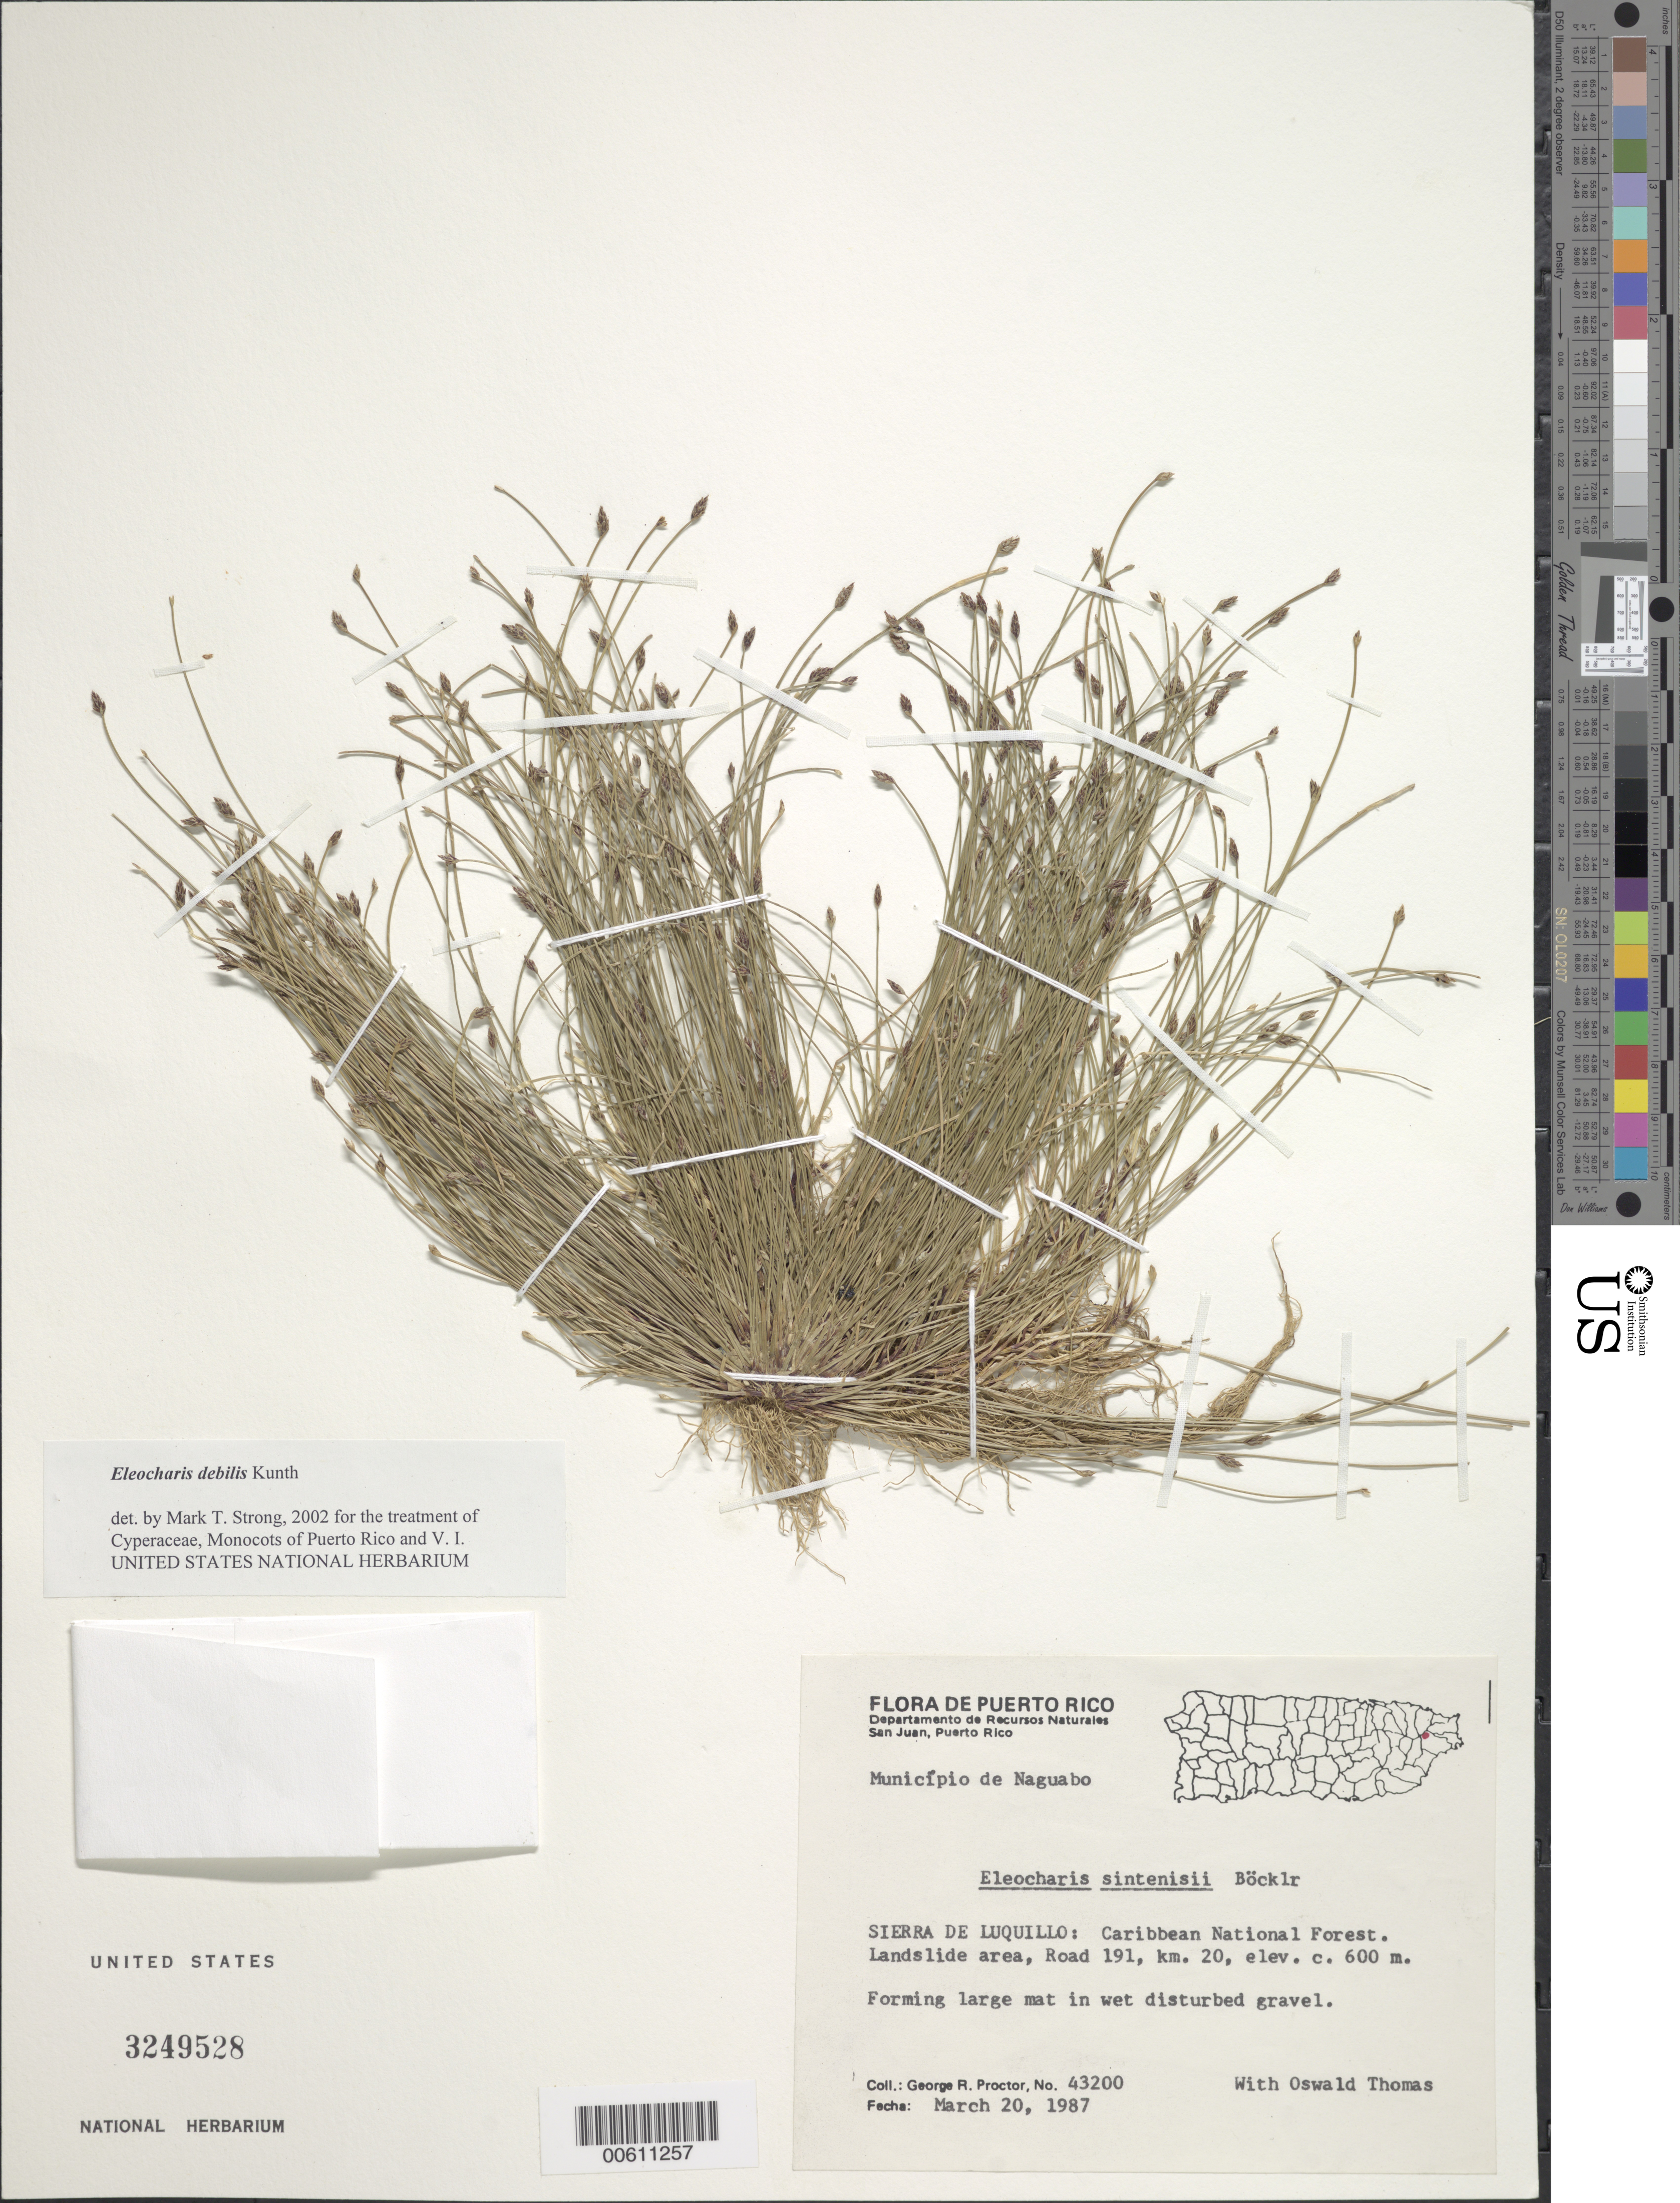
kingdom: Plantae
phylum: Tracheophyta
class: Liliopsida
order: Poales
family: Cyperaceae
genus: Eleocharis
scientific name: Eleocharis debilis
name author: Kunth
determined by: Strong, M. T., (US), Smithsonian Institution - National Museum of Natural History (UNITED STATES)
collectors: G. R. Proctor & O. Thomas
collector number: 43200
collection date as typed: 20 Mar 1987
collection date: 1987-03-20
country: Puerto Rico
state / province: Naguabo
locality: Río Grande: Sierra de Luquillo, Caribbean National Forest. Landslide area, Rd. 191, km 20.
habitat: In wet disturbed gravel.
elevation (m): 600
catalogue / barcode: US 3249528